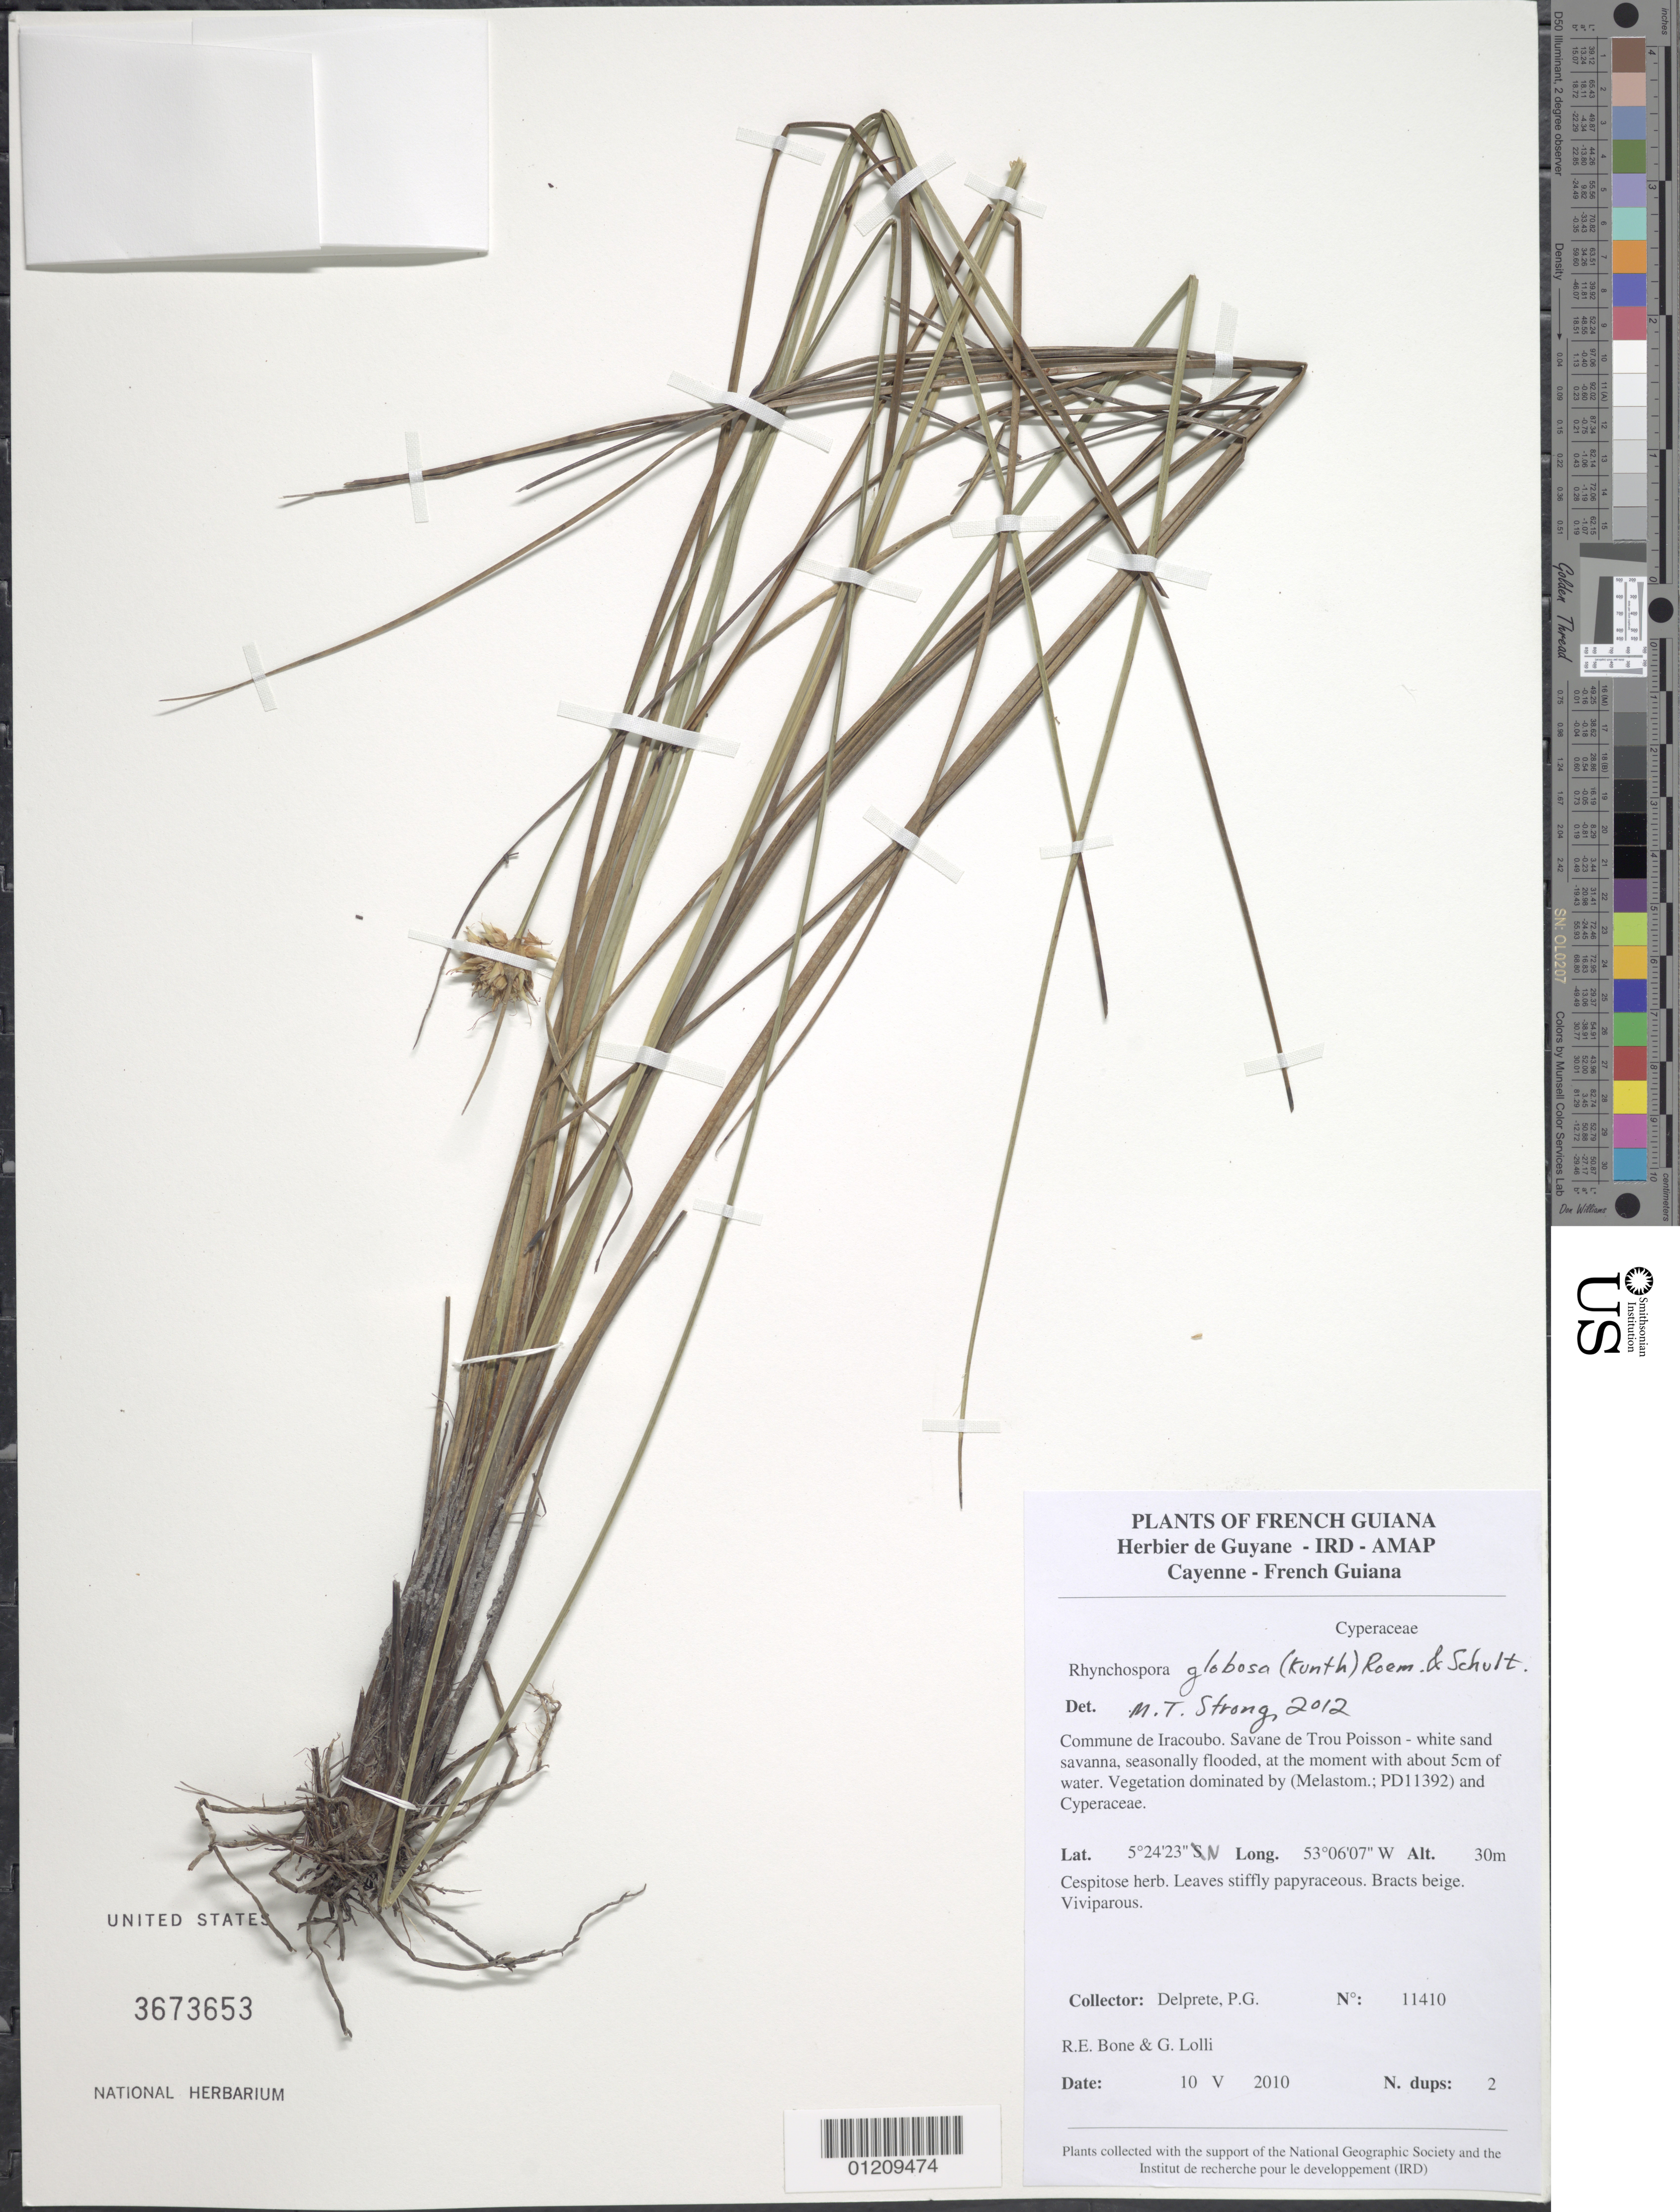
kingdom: Plantae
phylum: Tracheophyta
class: Liliopsida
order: Poales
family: Cyperaceae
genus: Rhynchospora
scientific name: Rhynchospora globosa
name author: (Kunth) Roem. & Schult.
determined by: Strong, M. T., (US), Smithsonian Institution - National Museum of Natural History (UNITED STATES)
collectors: P. G. Delprete, R. Bone & G. Lolli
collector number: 11410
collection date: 2010-05-10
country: French Guiana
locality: Commune de Iracoubo. Savane de Trou Poisson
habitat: White sand savanna, seasonally flooded, at the moment with about 5cm of water. Vegetation dominated by melastomes (PD11392) and Cyperaceae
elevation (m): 30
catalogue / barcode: US 3673653